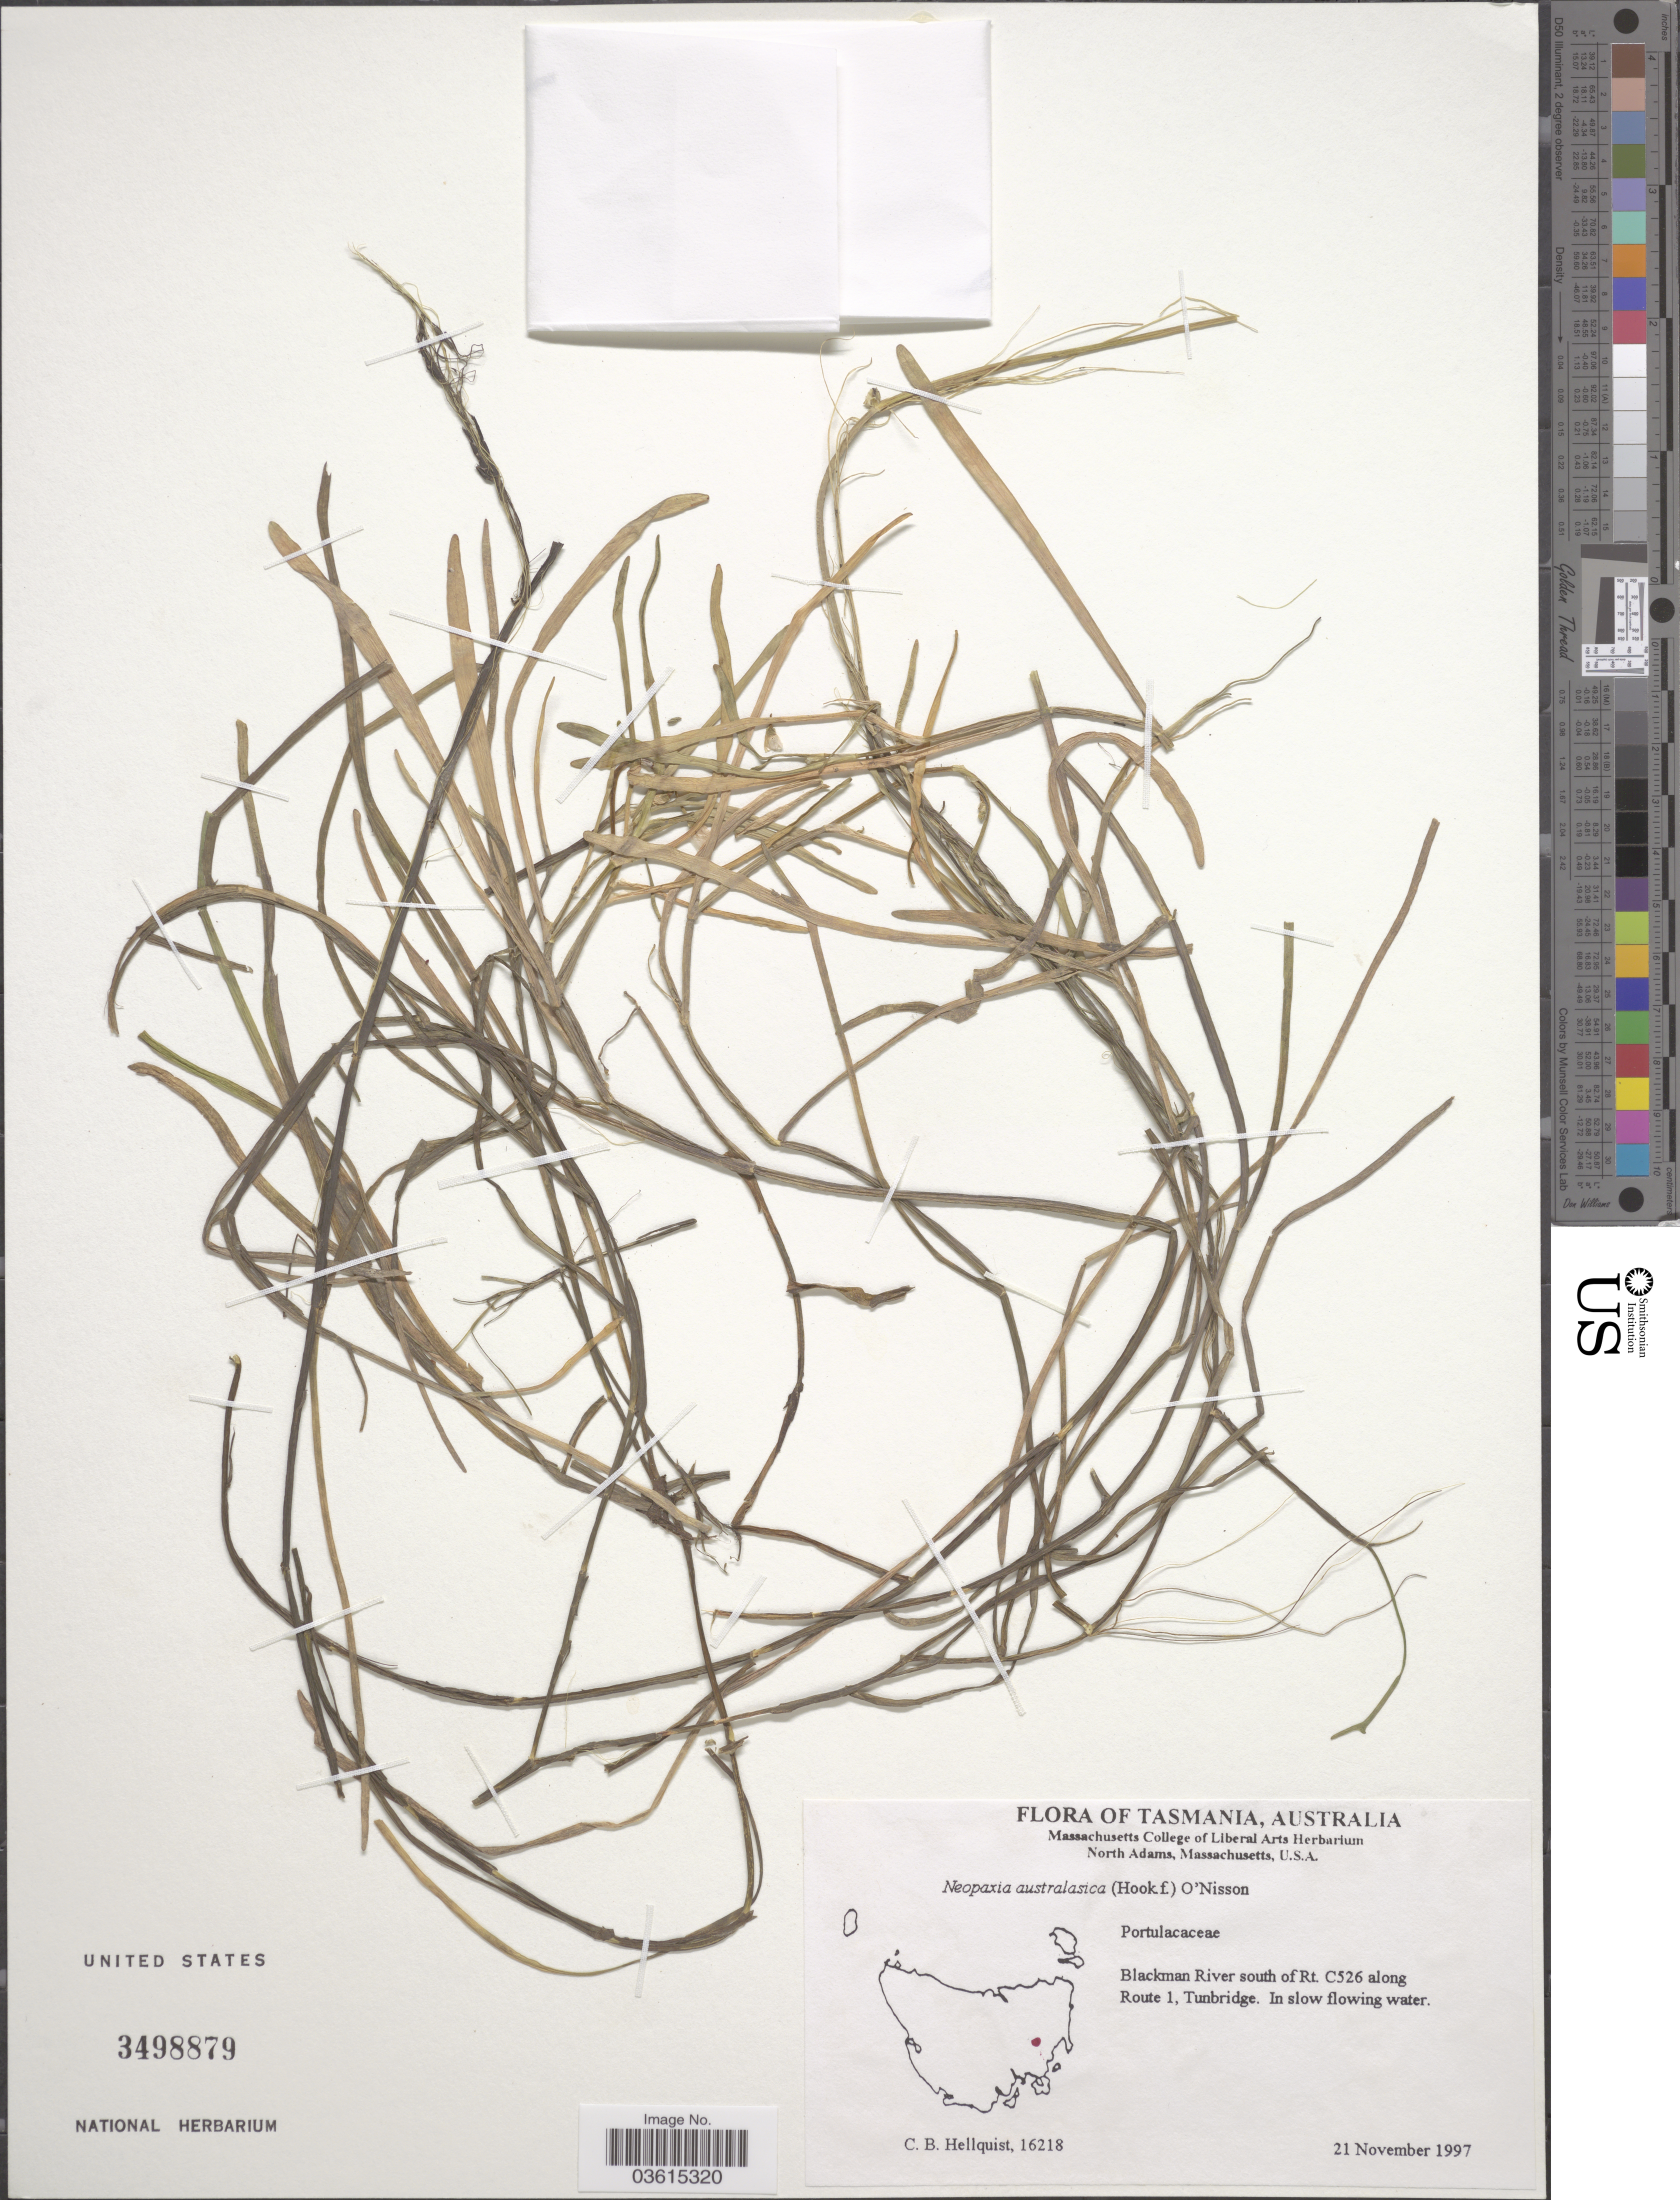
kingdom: Plantae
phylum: Tracheophyta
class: Magnoliopsida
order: Caryophyllales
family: Montiaceae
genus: Montia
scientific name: Montia australasica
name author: (Hook. f.) Pax & K. Hoffm.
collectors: C. Hellquist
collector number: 16218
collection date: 1997-11-21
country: Australia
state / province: Tasmania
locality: Blackman River south of Rt. C526 along Route 1, Tunbridge.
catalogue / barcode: US 3498879